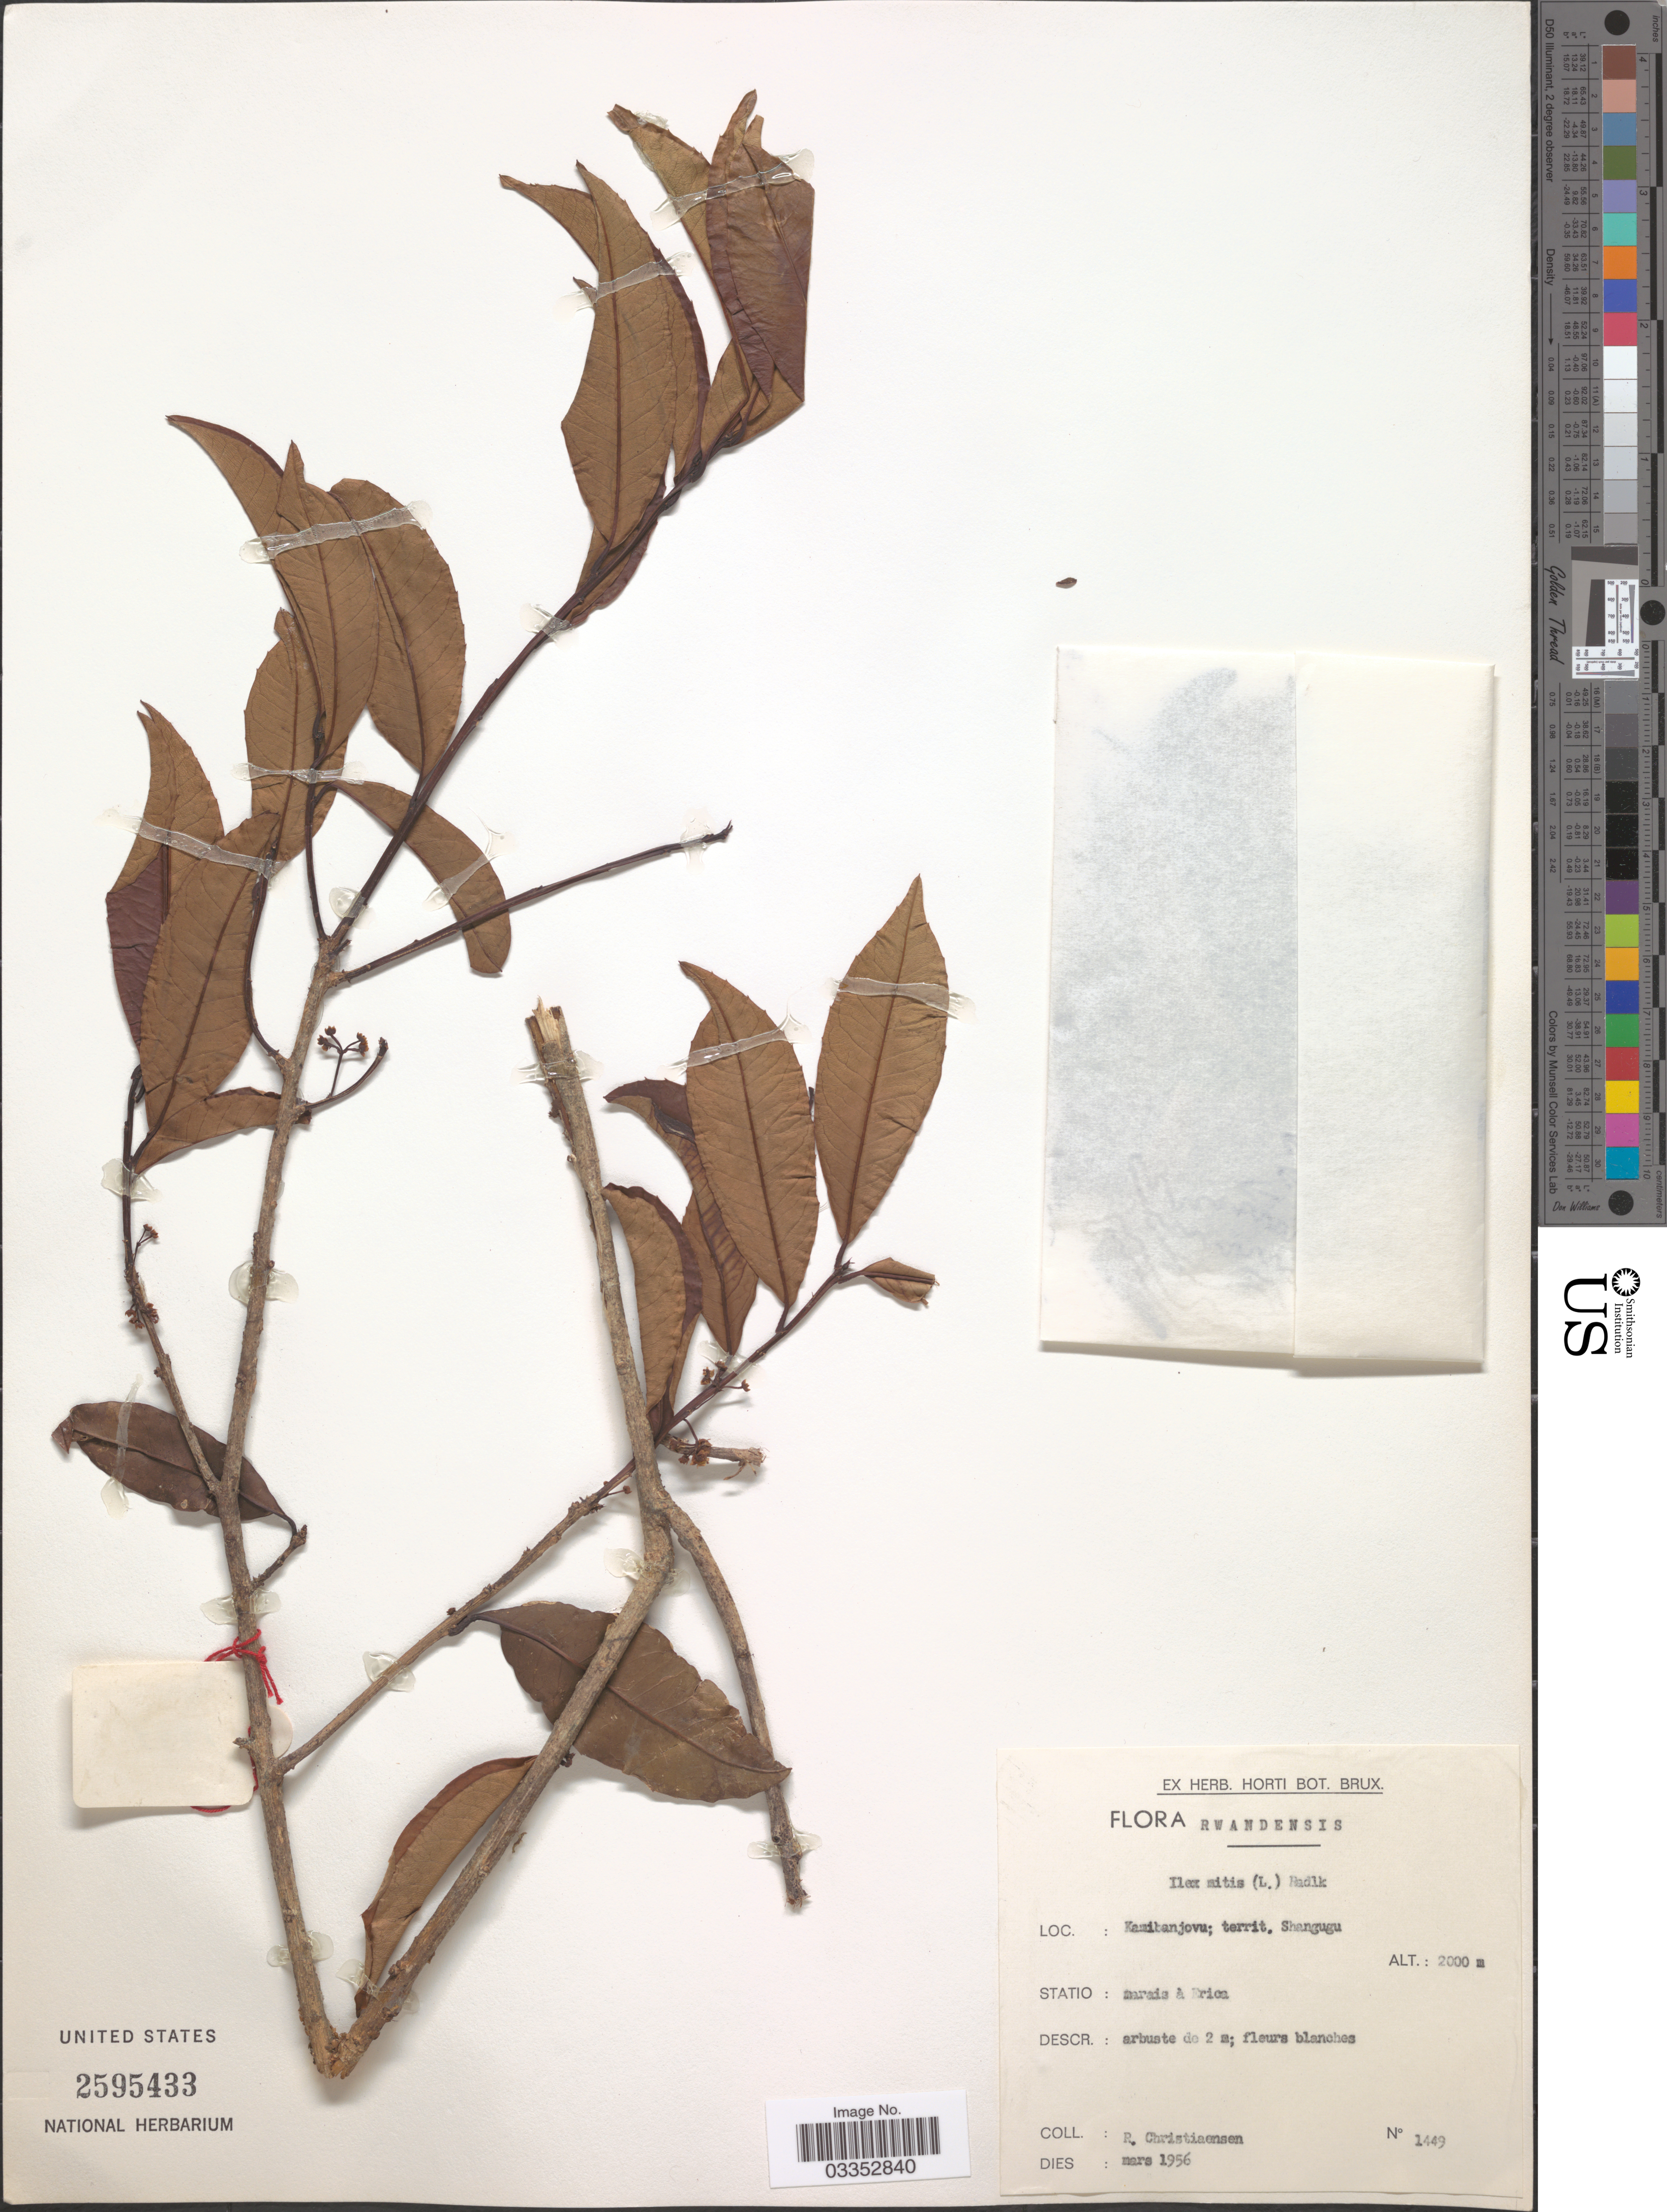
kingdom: Plantae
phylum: Tracheophyta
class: Magnoliopsida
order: Aquifoliales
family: Aquifoliaceae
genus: Ilex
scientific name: Ilex mitis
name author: (L.) Radlk.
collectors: R. Christiaensen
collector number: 1449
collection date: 1956-03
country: Rwanda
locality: Rwandensis, Kamibanjovu [interpreted], Shangugu, Statio: marais à Erica.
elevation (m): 2000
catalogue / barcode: US 2595433